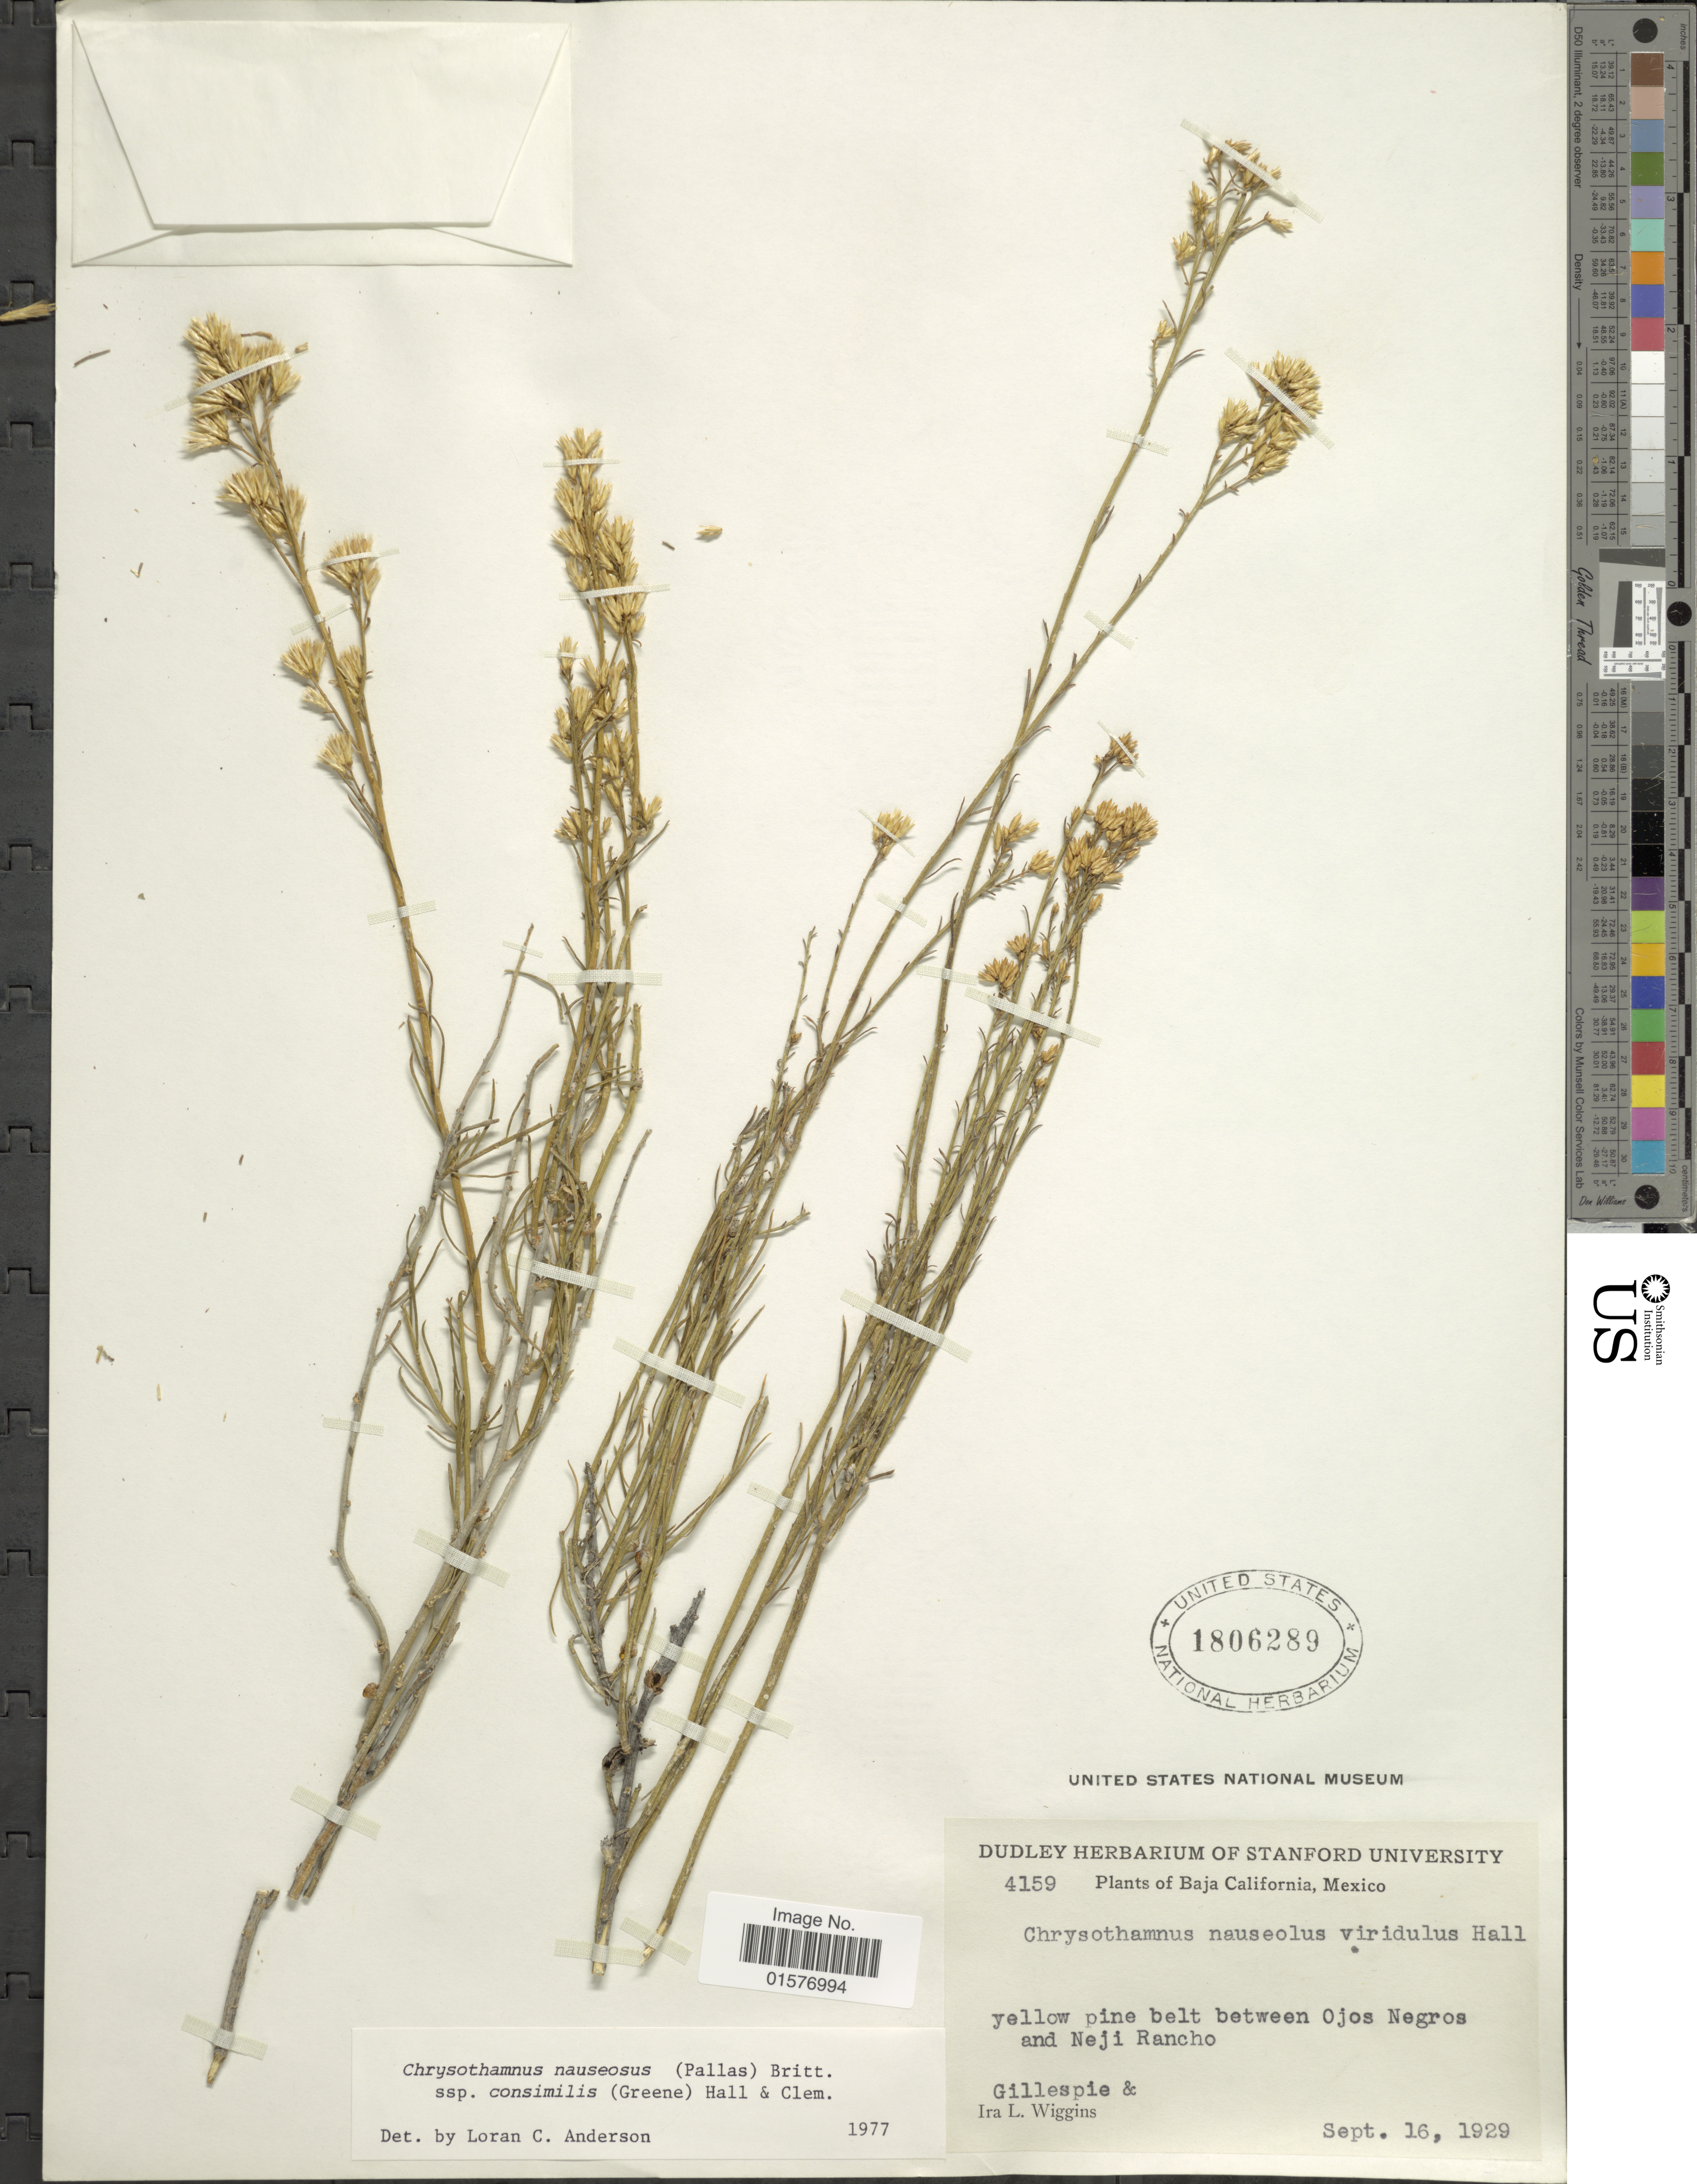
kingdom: Plantae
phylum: Tracheophyta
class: Magnoliopsida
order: Asterales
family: Asteraceae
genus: Chrysothamnus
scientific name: Chrysothamnus nauseosus subsp. consimilis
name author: (Greene) H.M. Hall & Clem.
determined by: Urbatsch, Lowell E., Curator (LSU), Louisiana State University (UNITED STATES)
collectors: -- Gillespie & I. L. Wiggins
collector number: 4159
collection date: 1929-09-16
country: Mexico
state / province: México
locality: Baja California, Yellow pine belt between Ojos Negros and Neji Rancho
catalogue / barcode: US 1806289